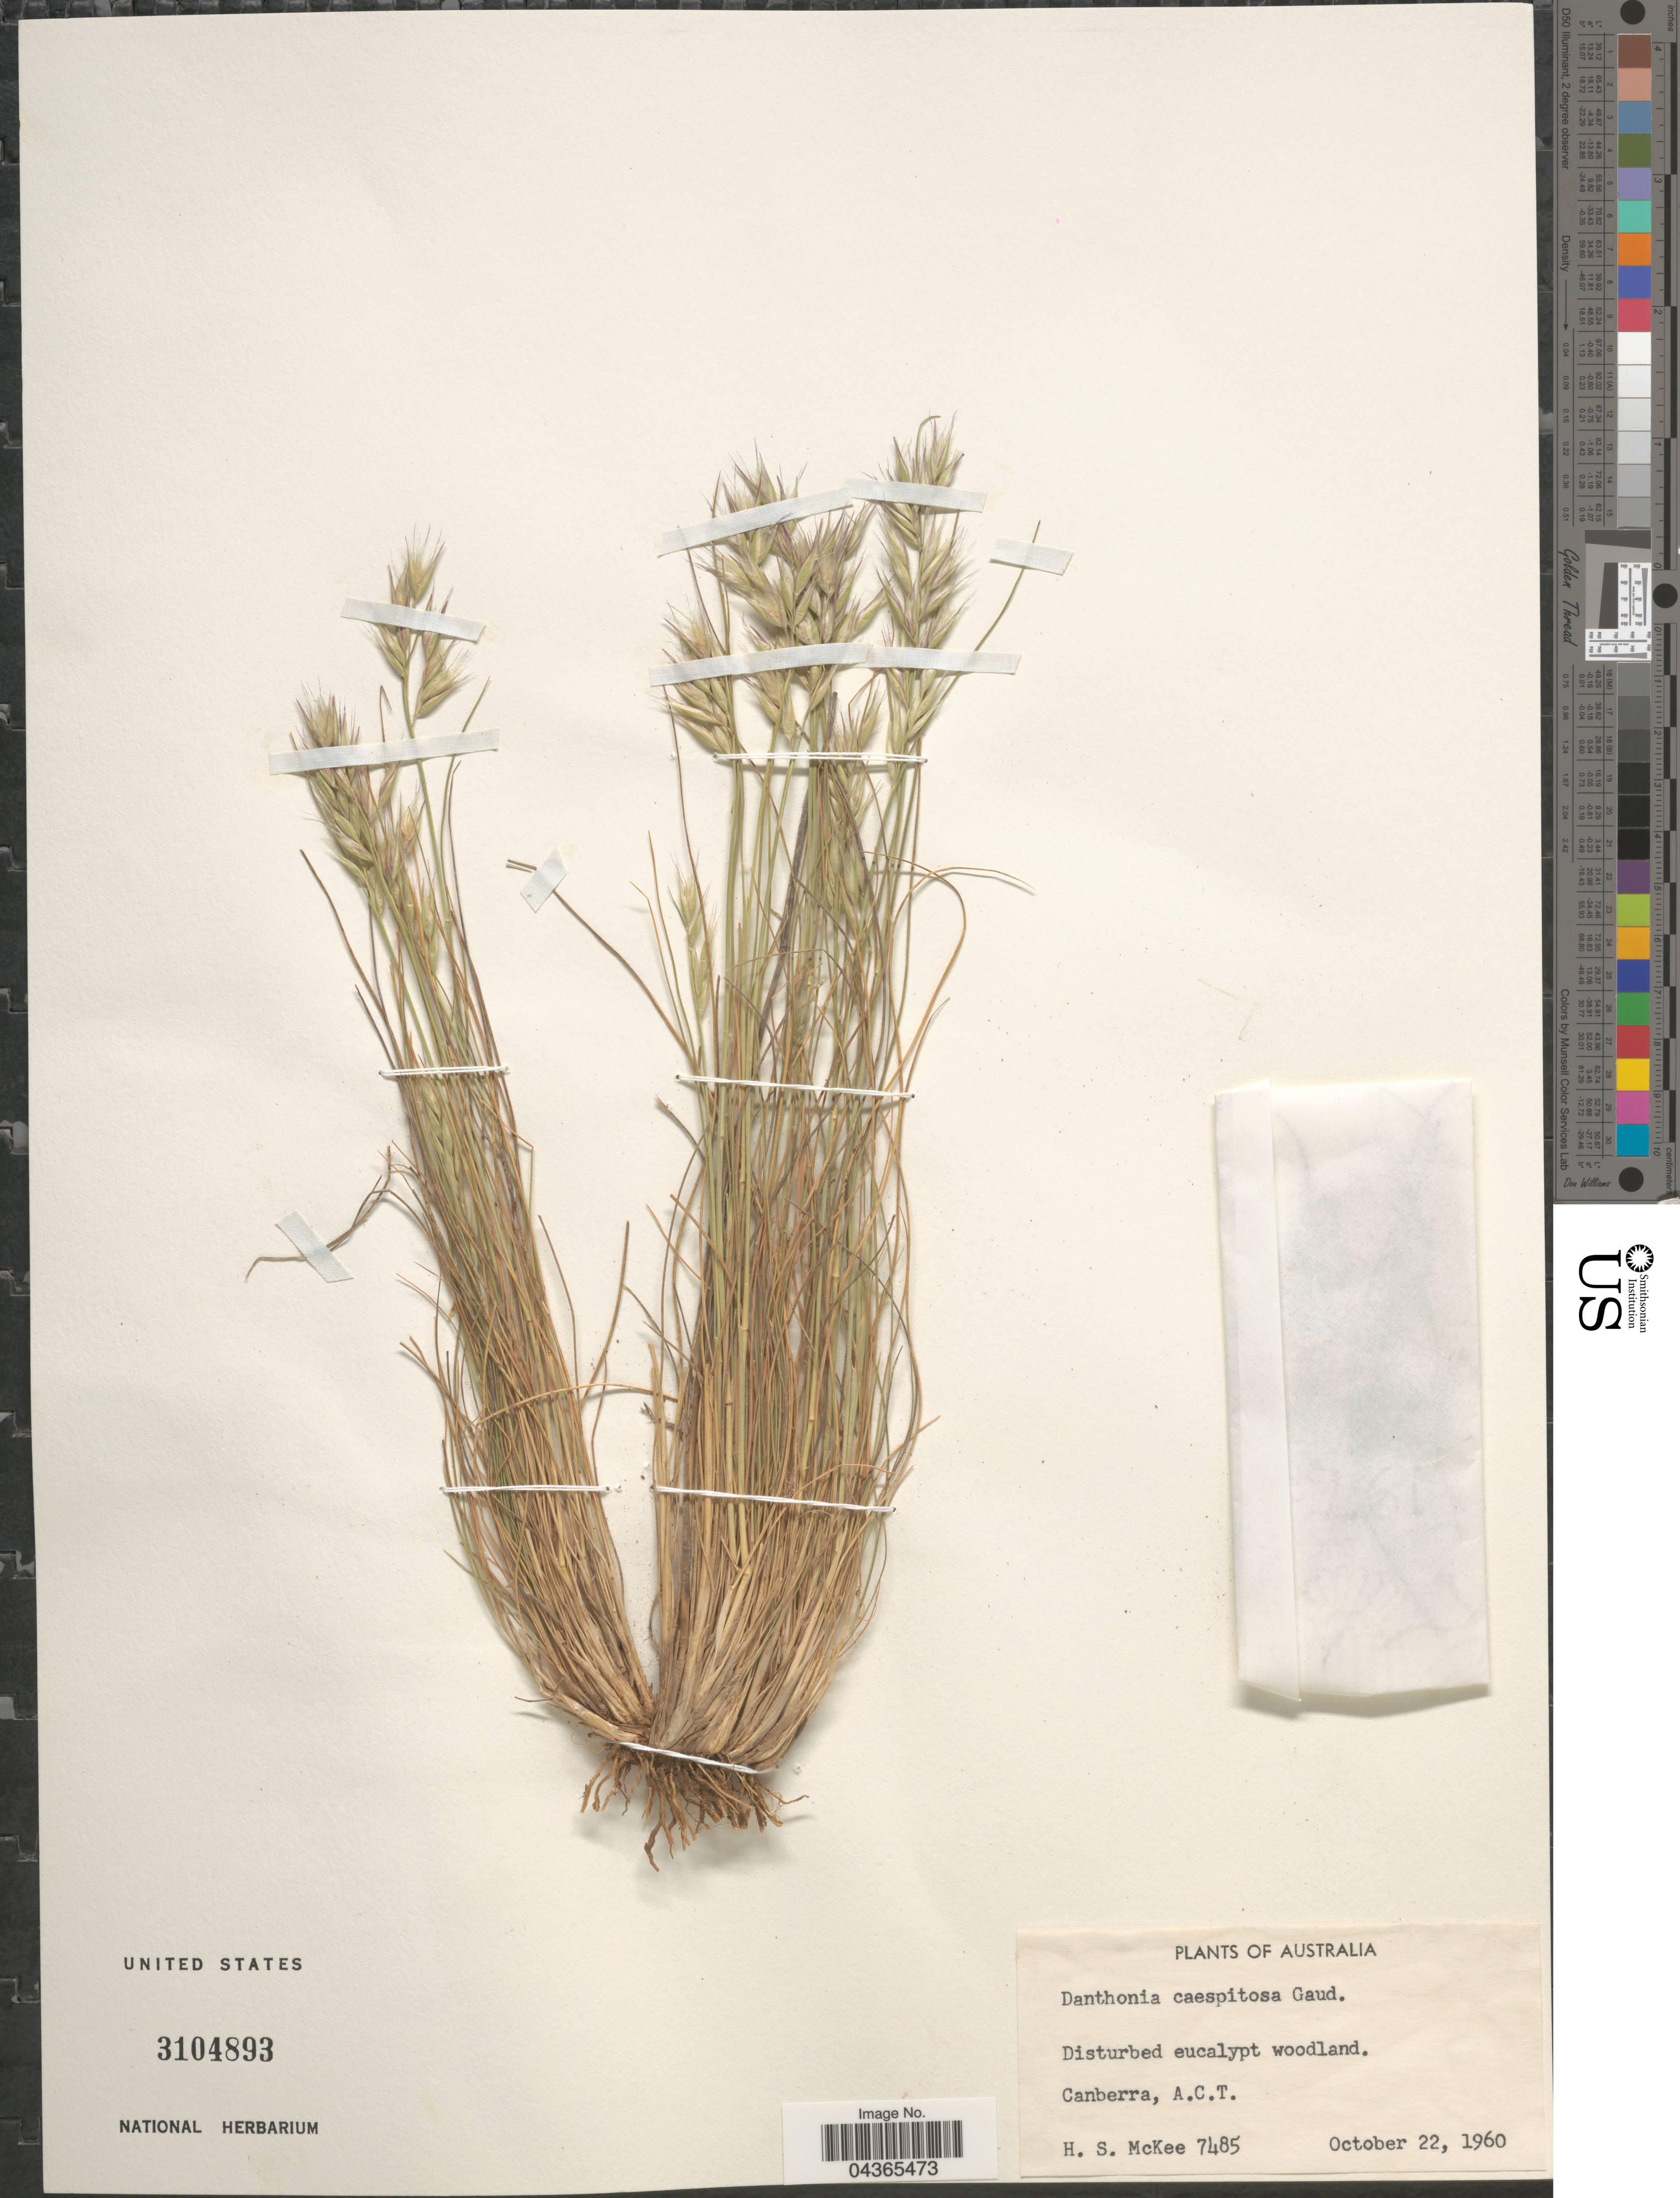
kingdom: Plantae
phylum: Tracheophyta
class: Liliopsida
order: Poales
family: Poaceae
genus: Rytidosperma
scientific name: Rytidosperma caespitosum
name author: (Gaudich.) Connor & Edgar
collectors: H. S. McKee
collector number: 7485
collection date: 1960-10-22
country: Australia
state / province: Australian Capital Territory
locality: Disturbed eucalypt woodland. Canberra, A.C.T.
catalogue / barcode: US 3104893